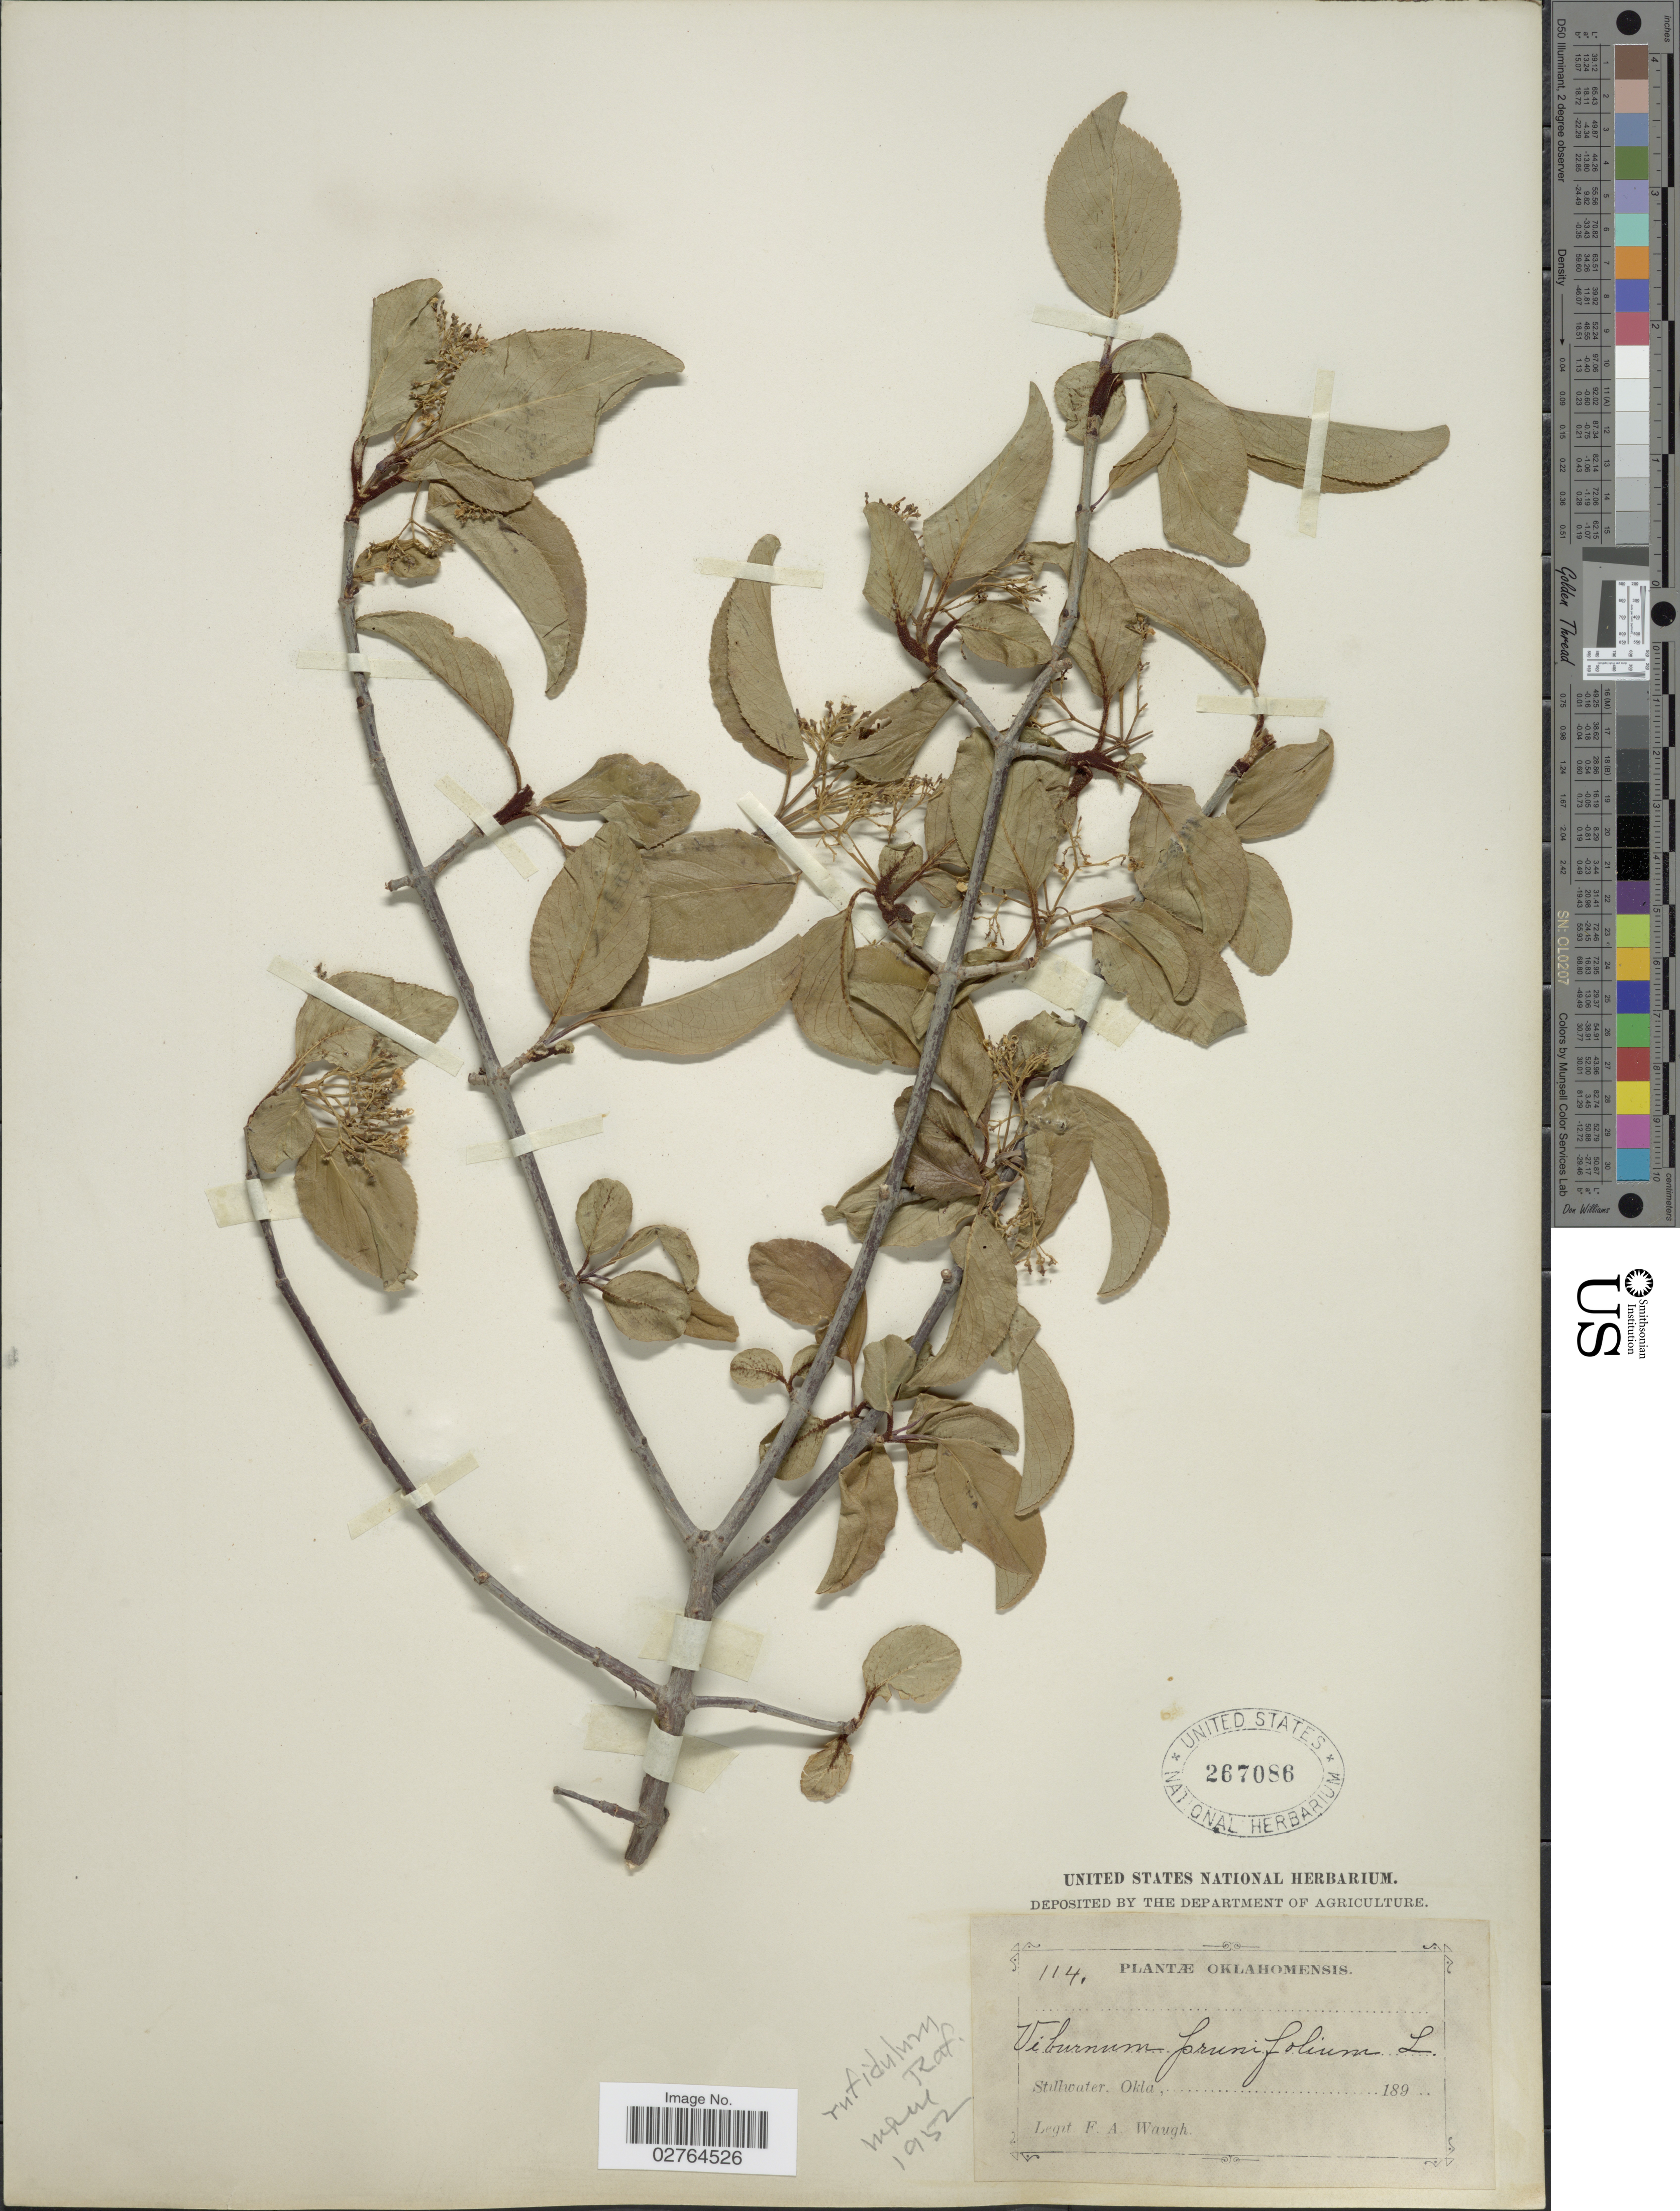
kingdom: Plantae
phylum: Tracheophyta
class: Magnoliopsida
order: Dipsacales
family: Viburnaceae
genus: Viburnum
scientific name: Viburnum rufidulum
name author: Raf.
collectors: F. Waugh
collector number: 114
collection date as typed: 189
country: United States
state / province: Oklahoma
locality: Stillwater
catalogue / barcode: US 267086